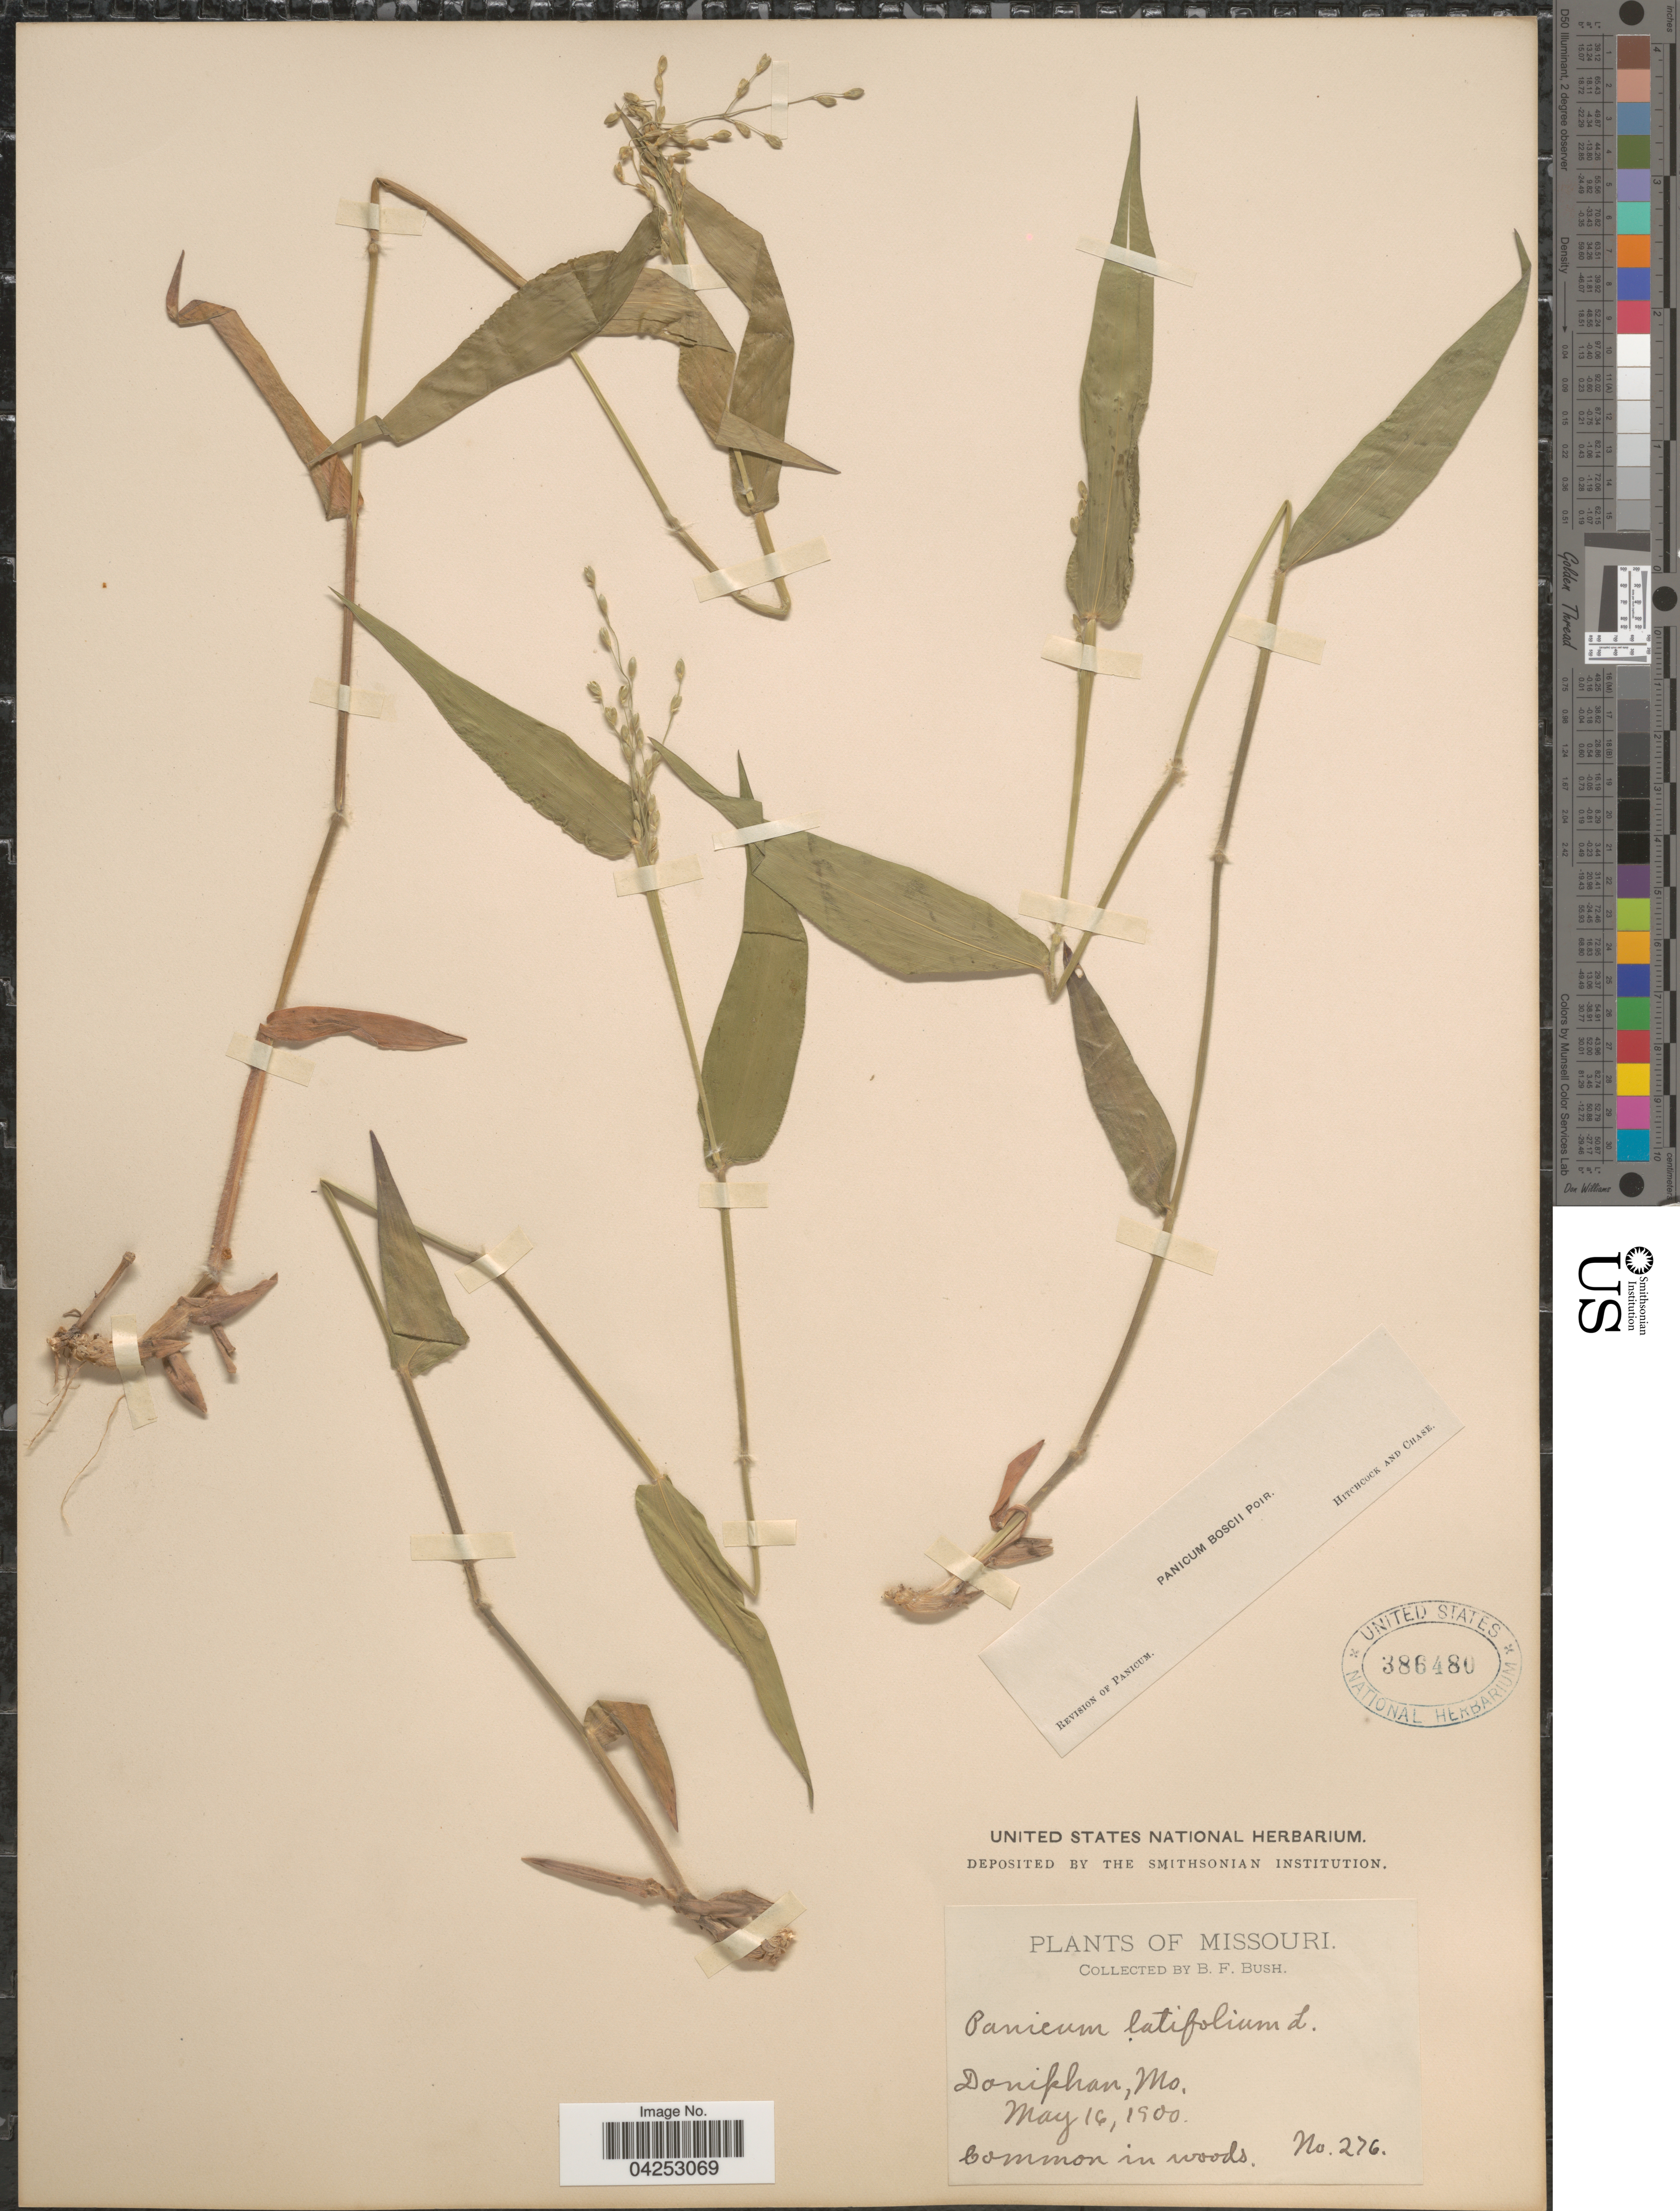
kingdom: Plantae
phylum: Tracheophyta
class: Liliopsida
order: Poales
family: Poaceae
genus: Dichanthelium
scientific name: Dichanthelium boscii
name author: (Poir.) Gould & C.A. Clark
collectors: B. F. Bush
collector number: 276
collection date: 1900-05-16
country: United States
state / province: Missouri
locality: Doniphan. Common in woods.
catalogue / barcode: US 386480